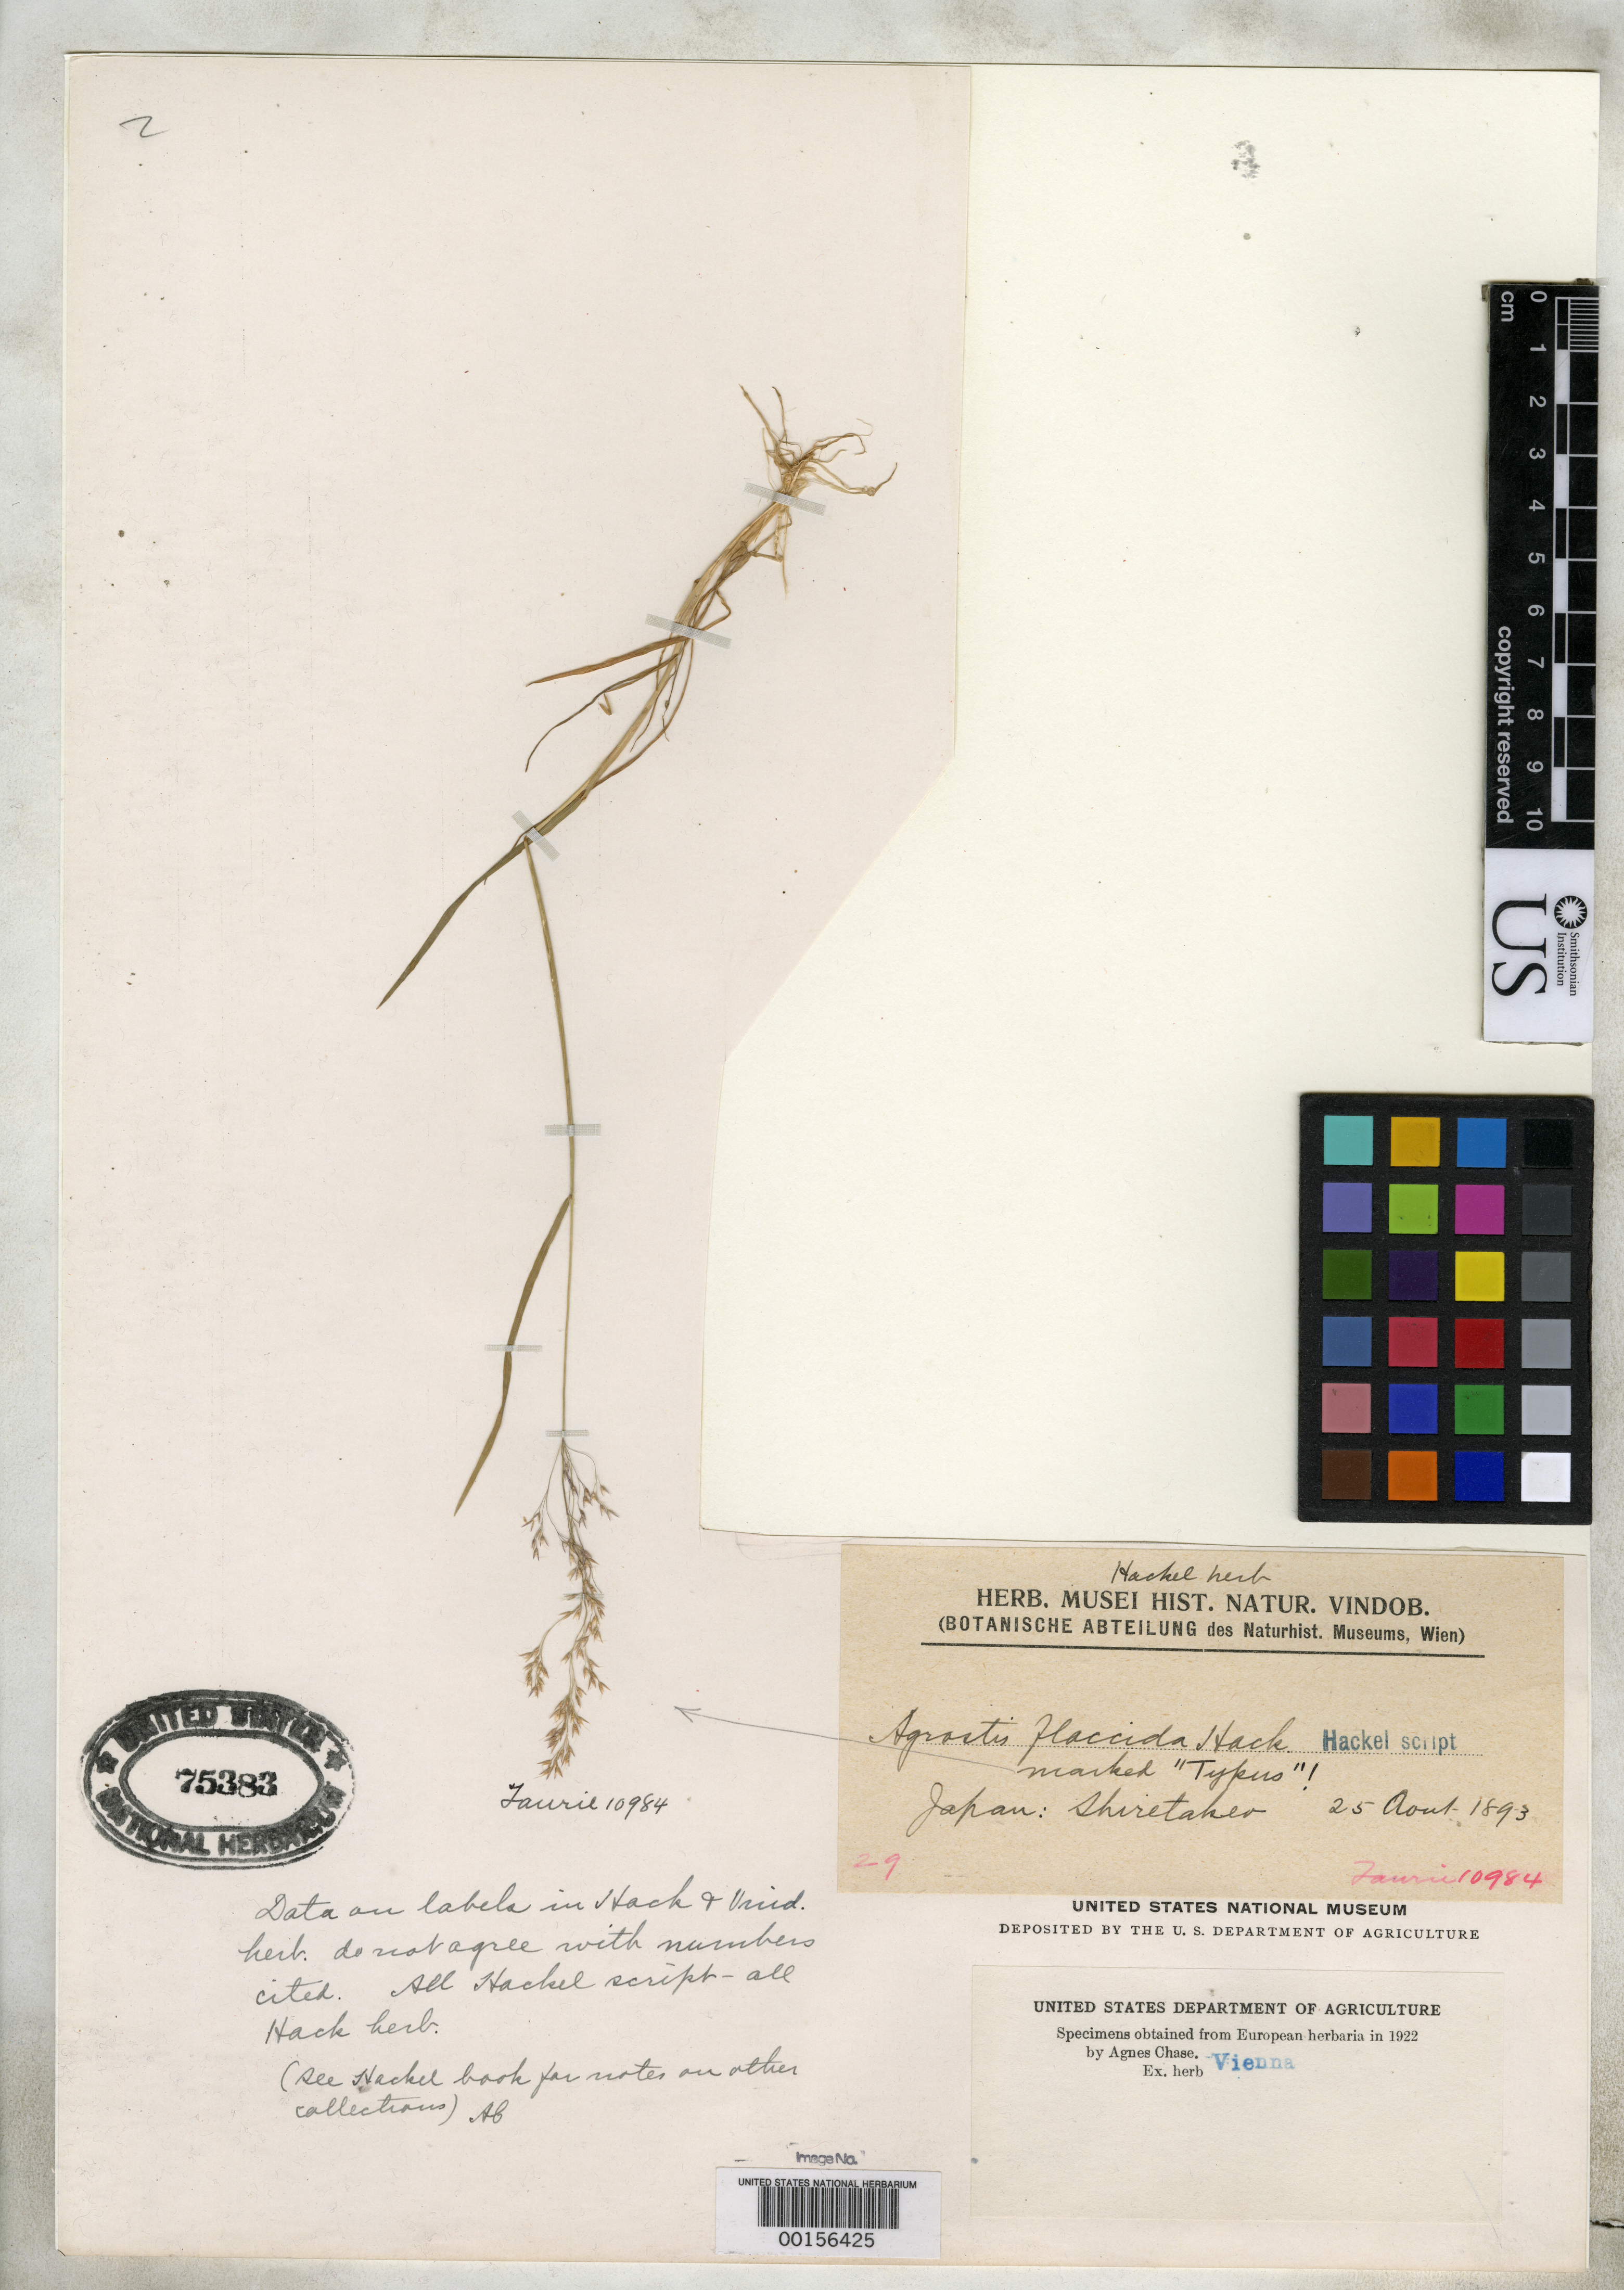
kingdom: Plantae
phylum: Tracheophyta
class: Liliopsida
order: Poales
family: Poaceae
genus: Agrostis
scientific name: Agrostis flaccida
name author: Hack.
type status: Syntype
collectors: U. Faurie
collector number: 10984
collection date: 1893-08-25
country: Japan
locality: Shiretakeo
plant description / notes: Specimen ex herb. Hackel (Vienna). Contains complete plant.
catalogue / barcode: US 75383